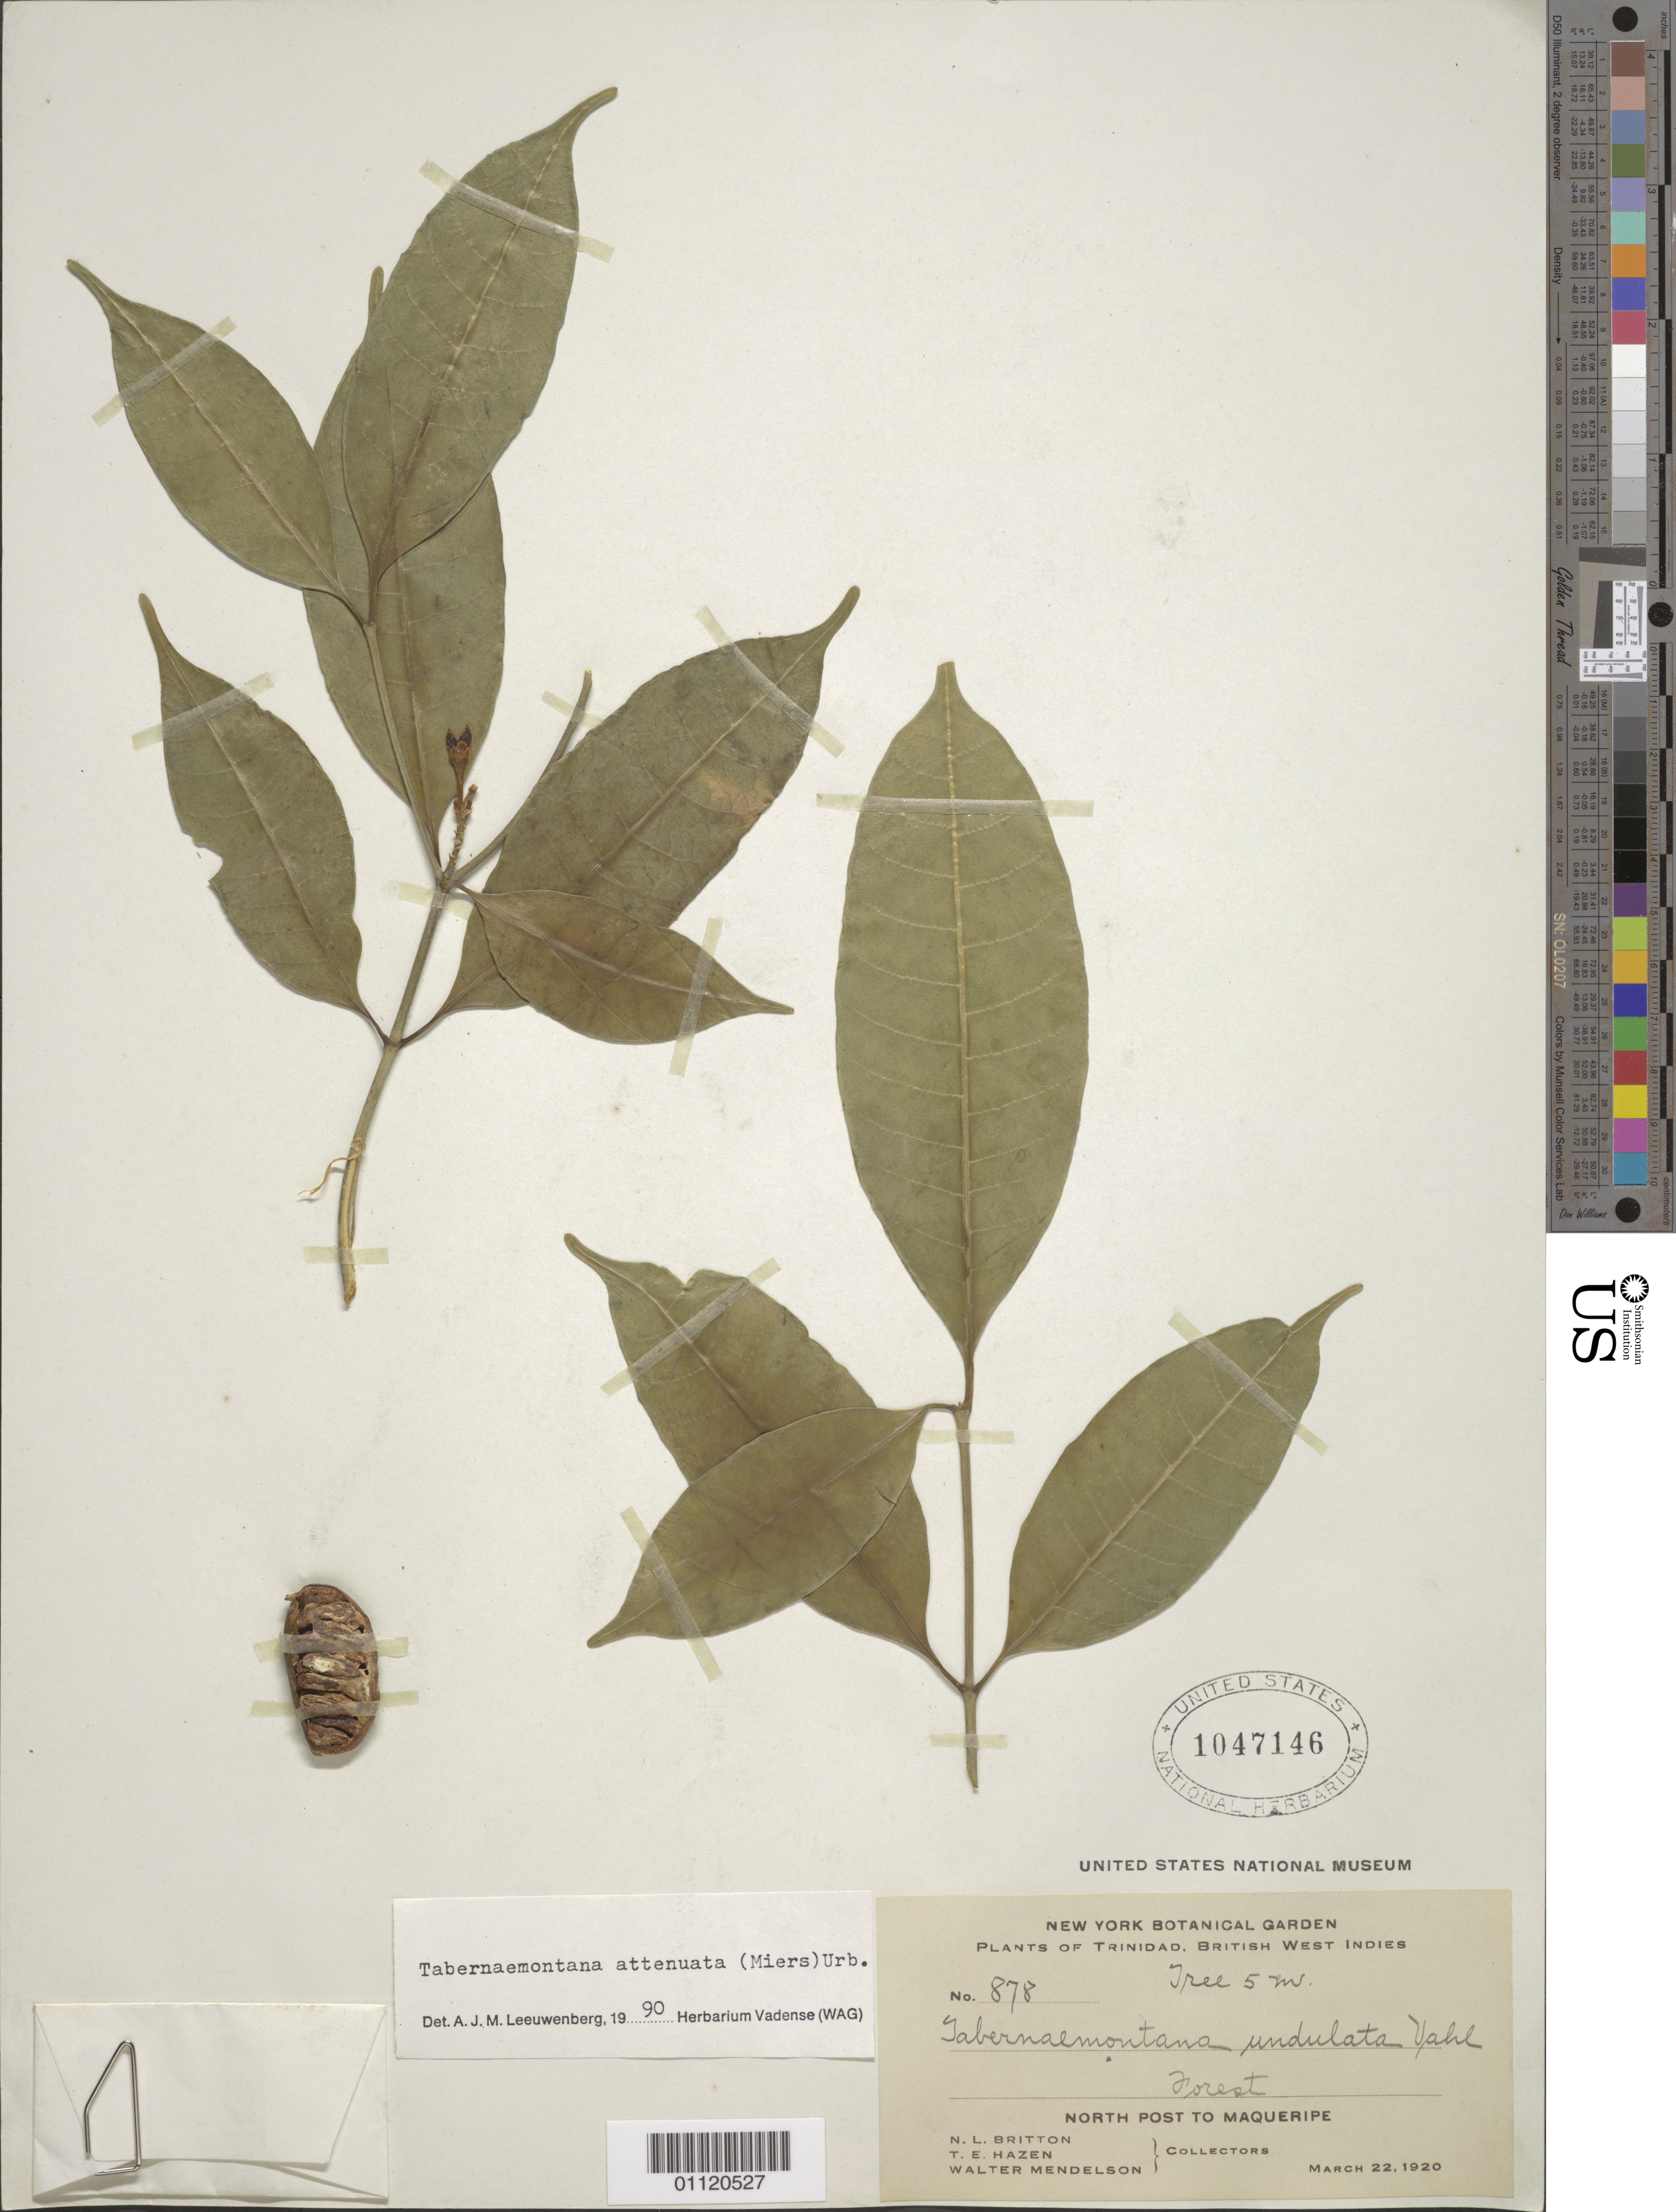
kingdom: Plantae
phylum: Tracheophyta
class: Magnoliopsida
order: Gentianales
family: Apocynaceae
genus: Tabernaemontana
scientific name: Tabernaemontana attenuata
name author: (Miers) Urb.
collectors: N. Britton, T. E. Hazen & W. Mendelson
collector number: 878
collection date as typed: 22 Mar 1920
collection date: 1920-03-22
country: Trinidad and Tobago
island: Trinidad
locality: N Post to Maqueripe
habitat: forest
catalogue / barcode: US 1047146